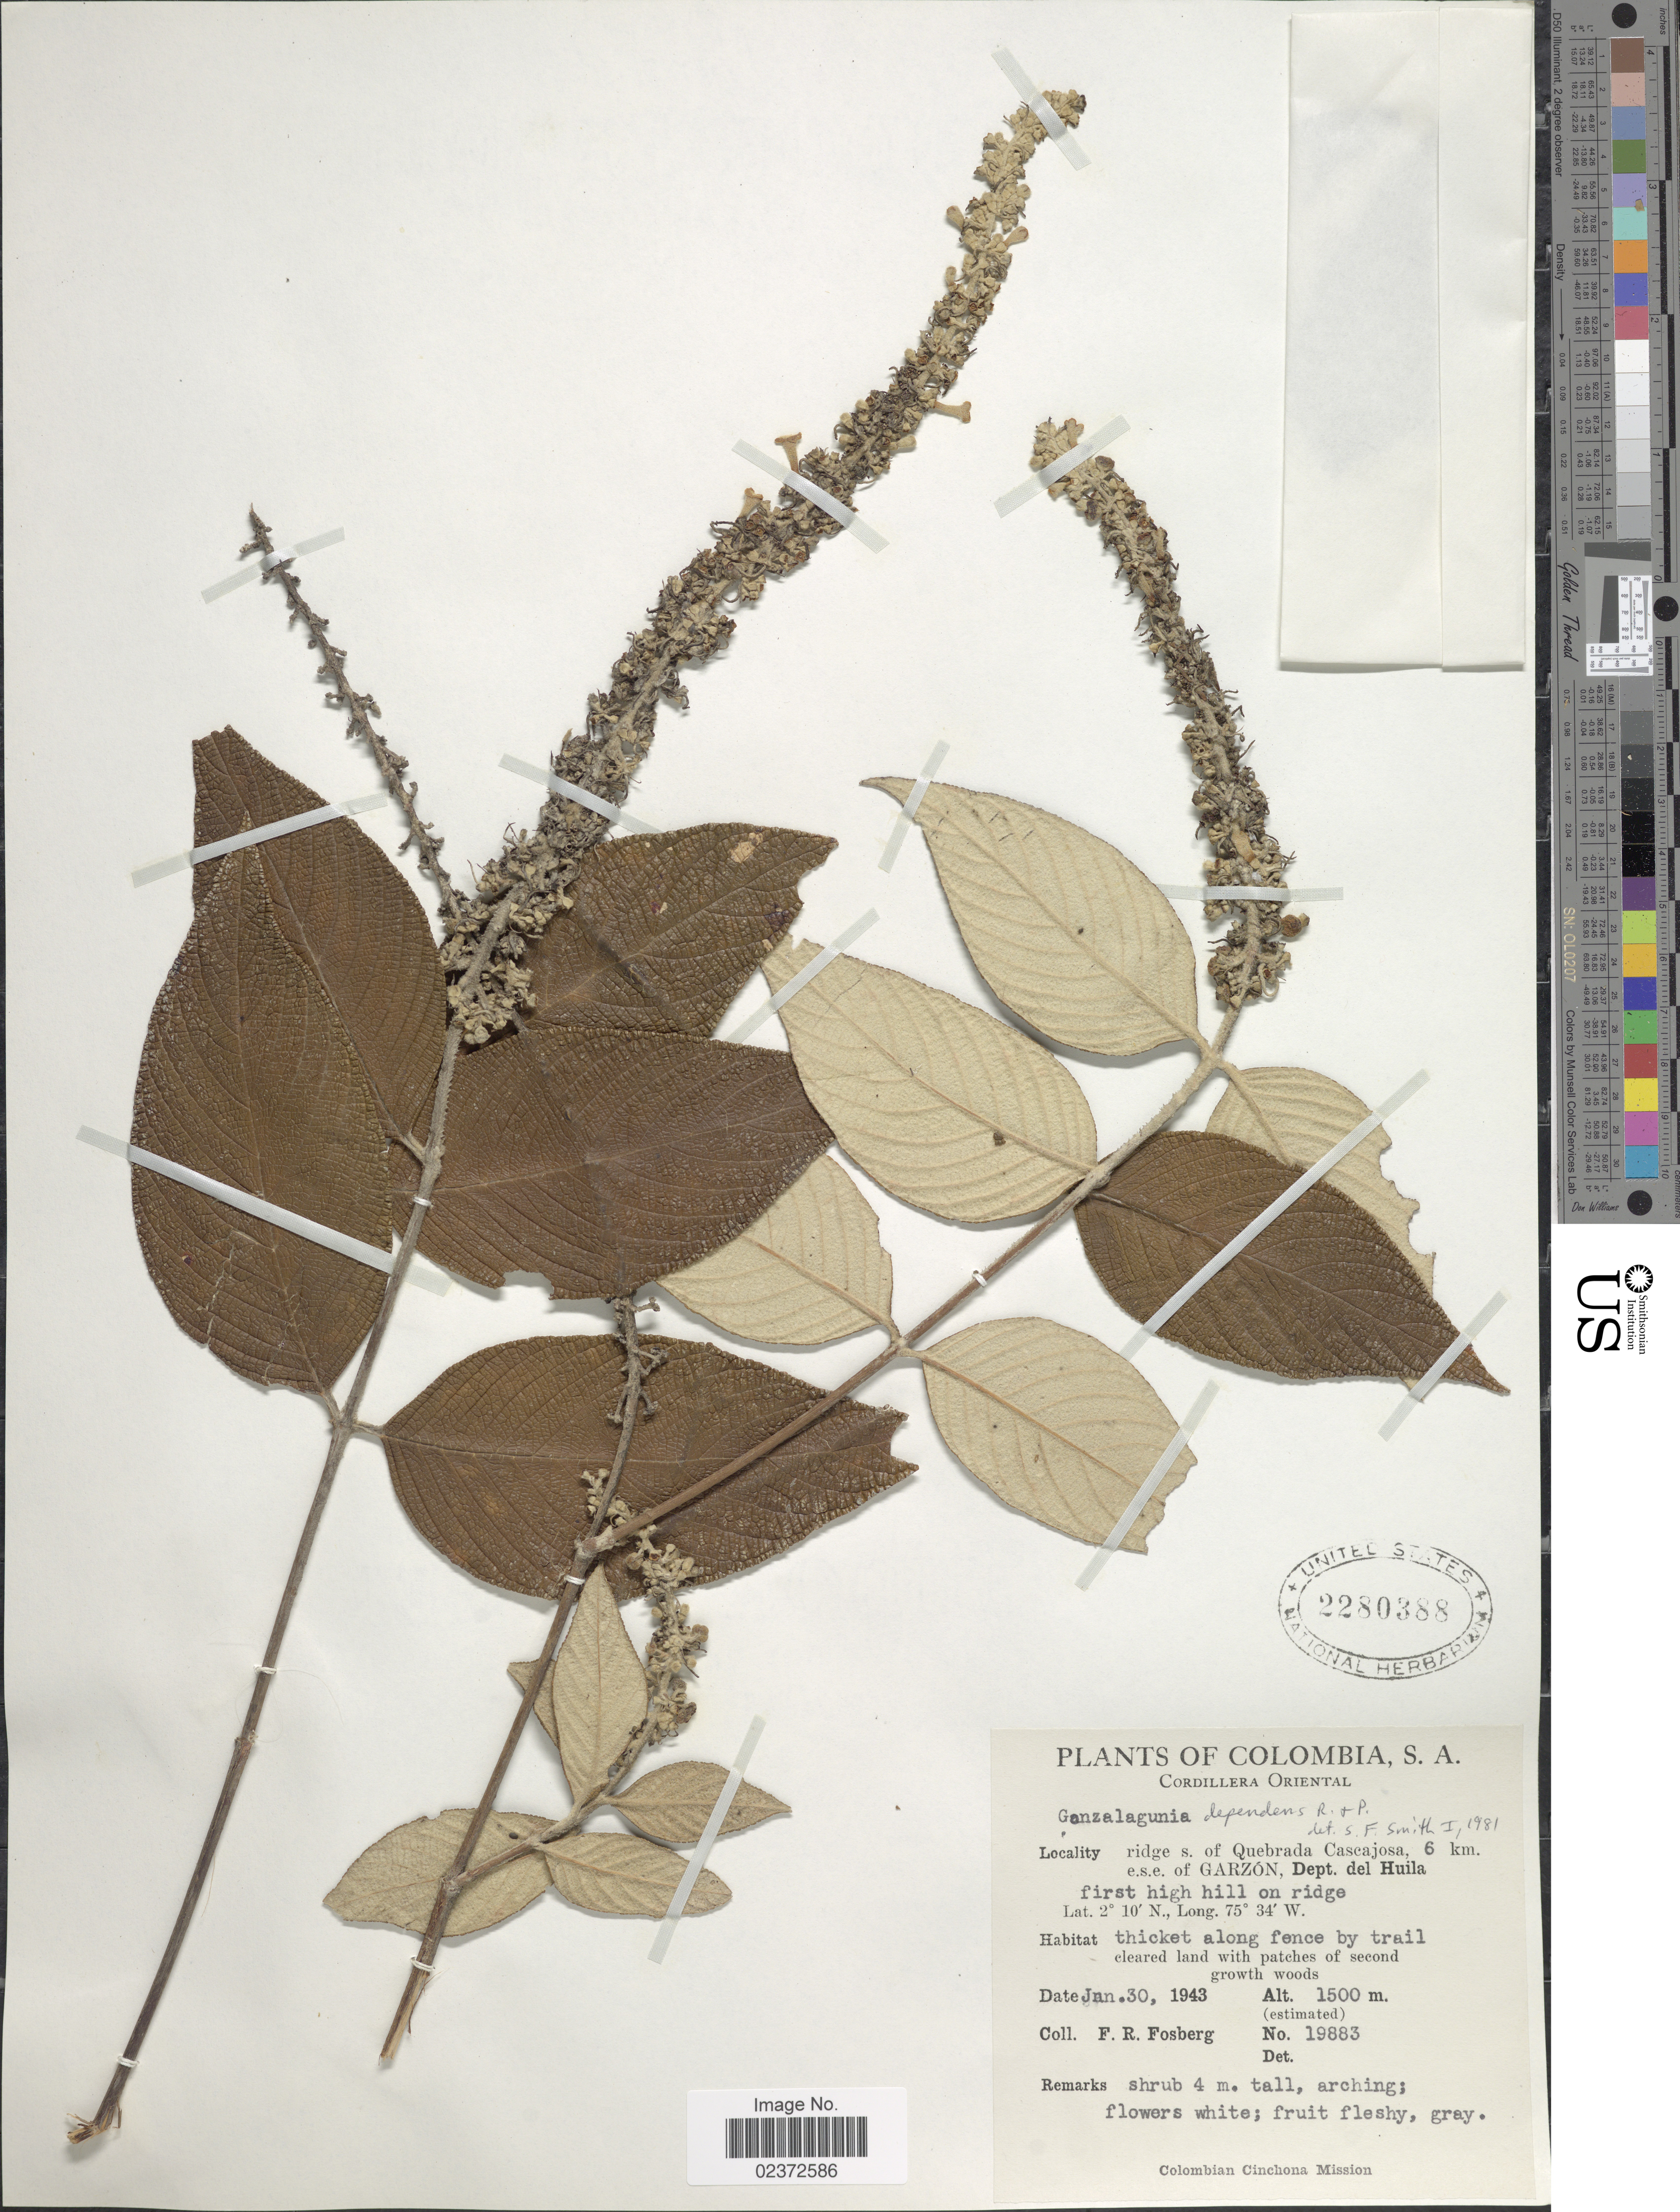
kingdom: Plantae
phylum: Tracheophyta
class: Magnoliopsida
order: Gentianales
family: Rubiaceae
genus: Gonzalagunia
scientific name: Gonzalagunia dependens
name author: Ruiz & Pav.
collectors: F. R. Fosberg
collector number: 19883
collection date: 1943-01-30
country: Colombia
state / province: Huila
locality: Cordillera Oriental. Ridge s. of Quebrada Cascajosa, 6 km. e.s.e. of Garzon, Dept. de Huila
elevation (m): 1500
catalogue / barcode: US 2280388